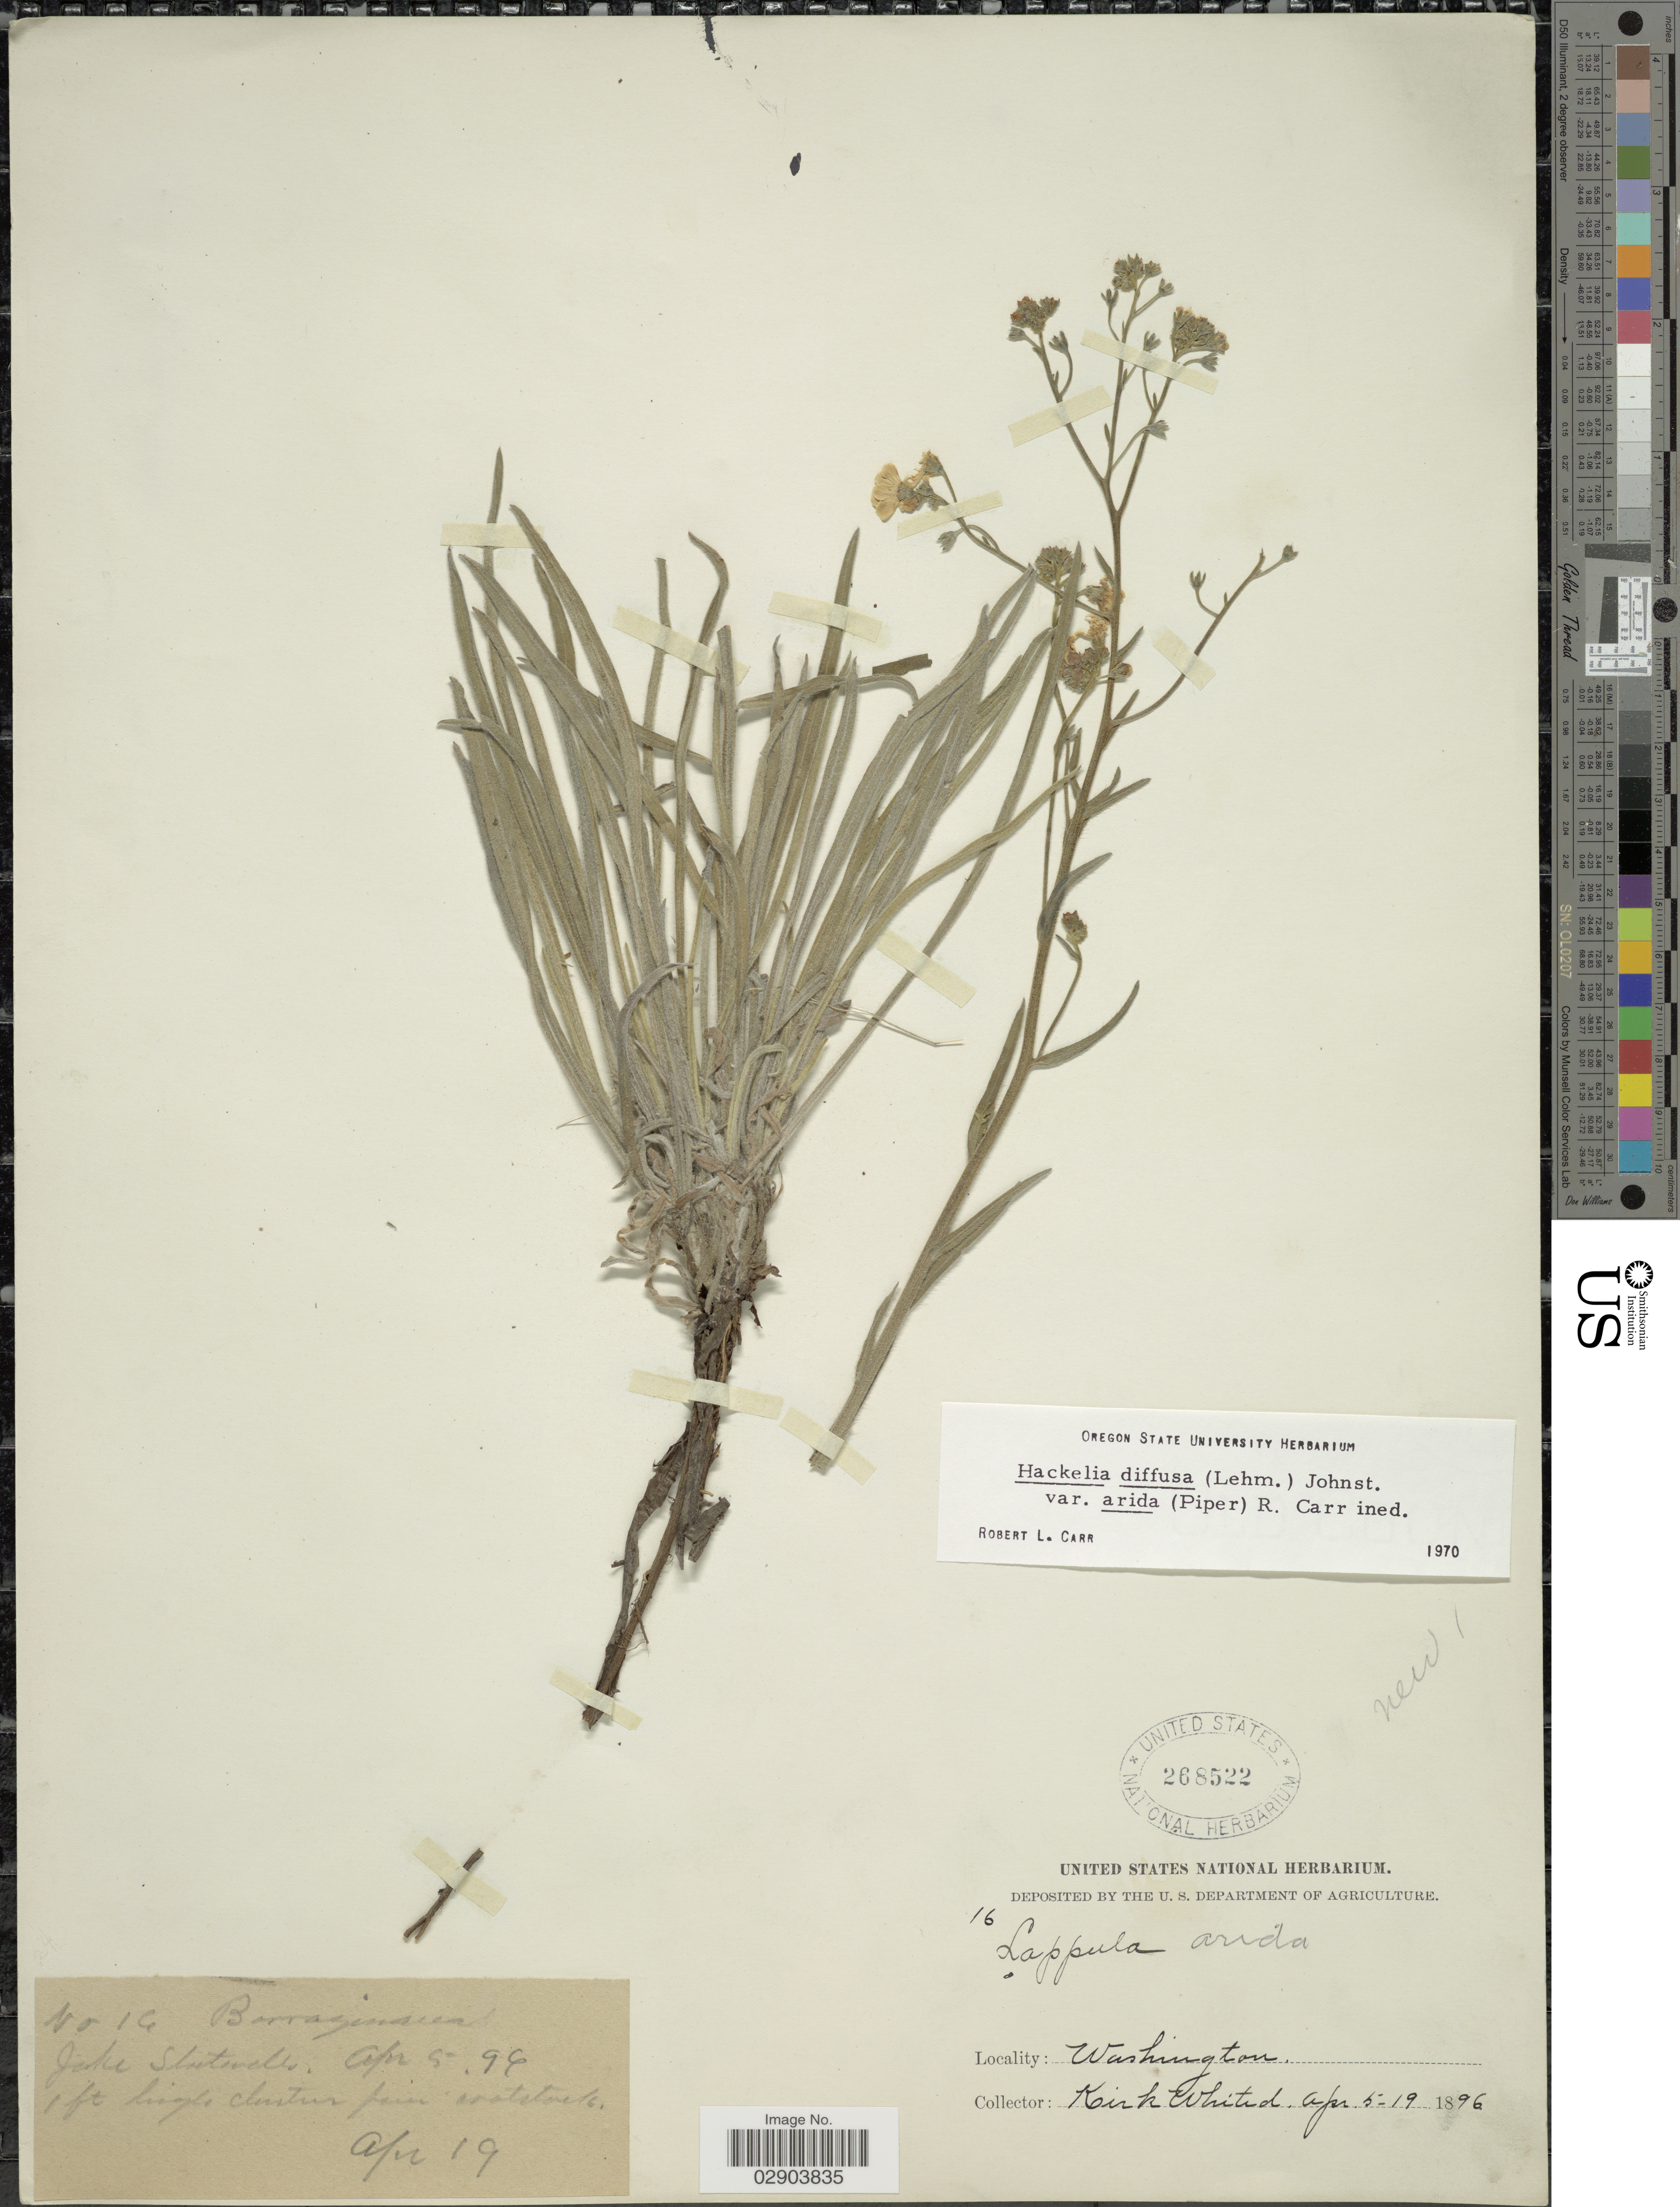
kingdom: Plantae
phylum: Tracheophyta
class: Magnoliopsida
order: Boraginales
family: Boraginaceae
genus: Hackelia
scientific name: Hackelia diffusa var. arida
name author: (Piper) Carr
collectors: K. Whited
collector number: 14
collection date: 1896-04-19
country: United States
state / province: Washington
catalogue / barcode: US 268522